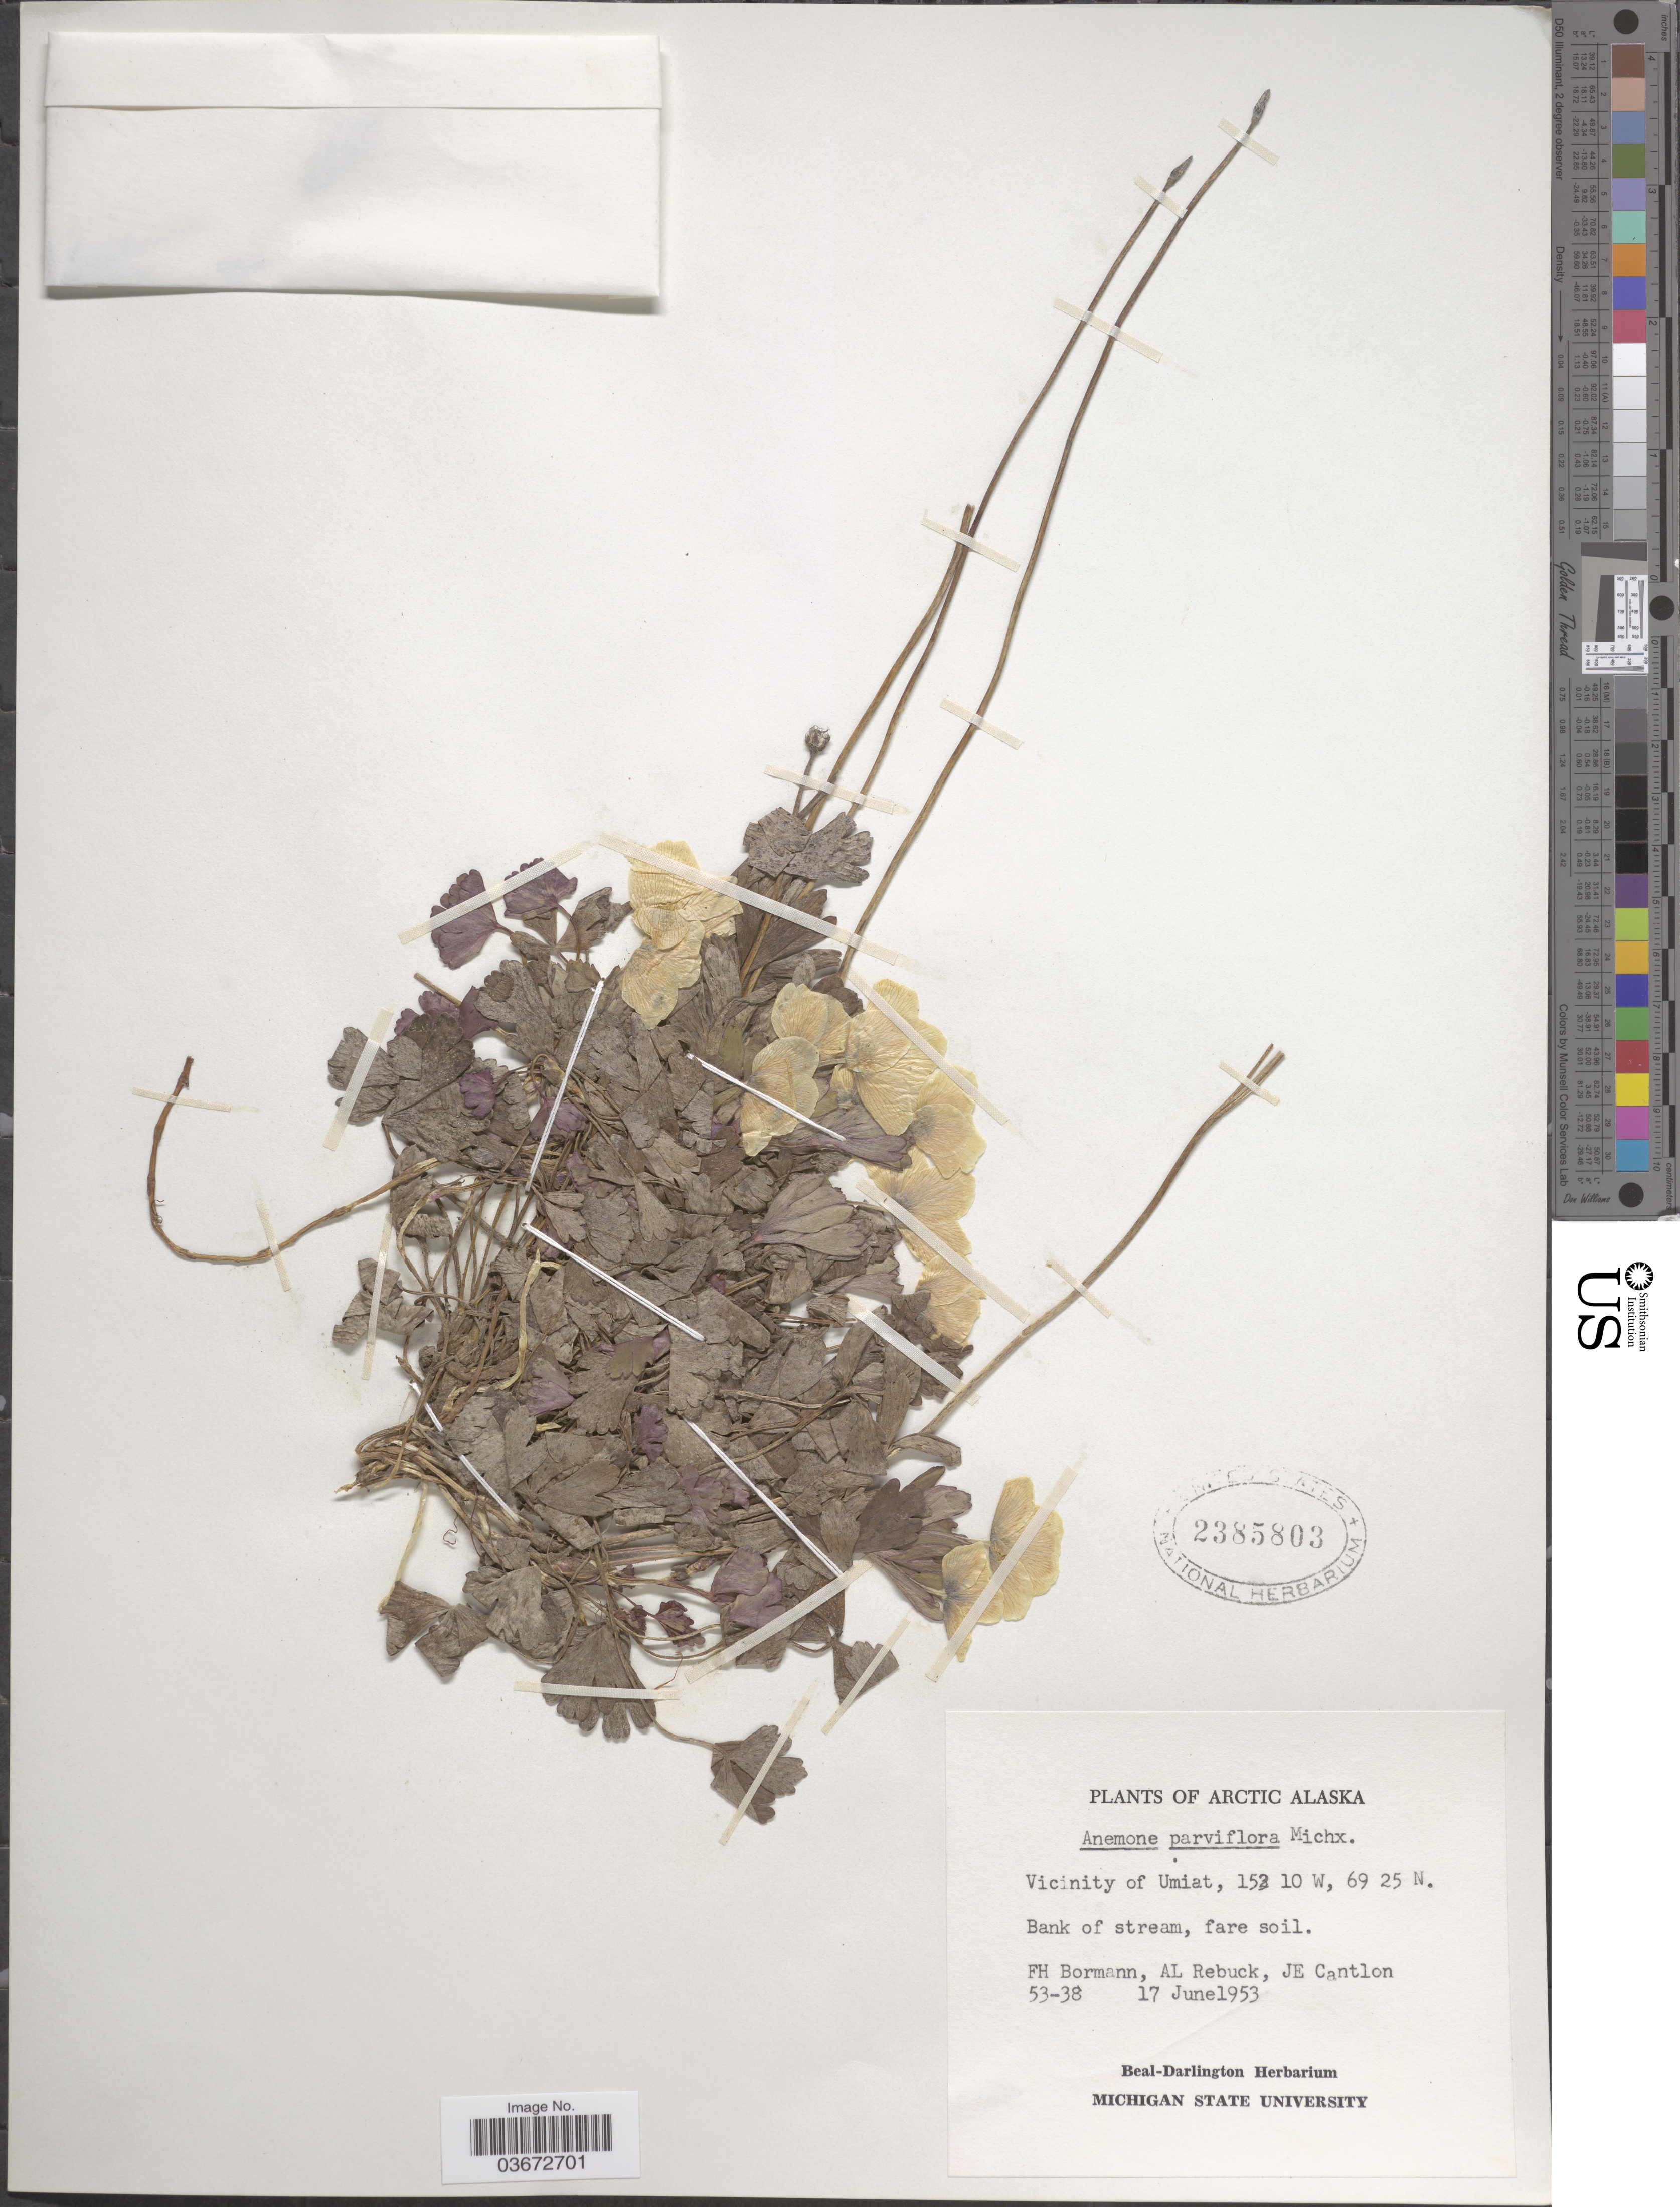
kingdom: Plantae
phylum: Tracheophyta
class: Magnoliopsida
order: Ranunculales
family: Ranunculaceae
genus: Anemone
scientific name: Anemone parviflora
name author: Michx.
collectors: F. Bormann, A. Rebuck & J. Cantlon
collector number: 53-38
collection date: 1953-06-17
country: United States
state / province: Alaska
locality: Arctic Alaska. Vicinity of Umiat.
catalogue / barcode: US 2385803